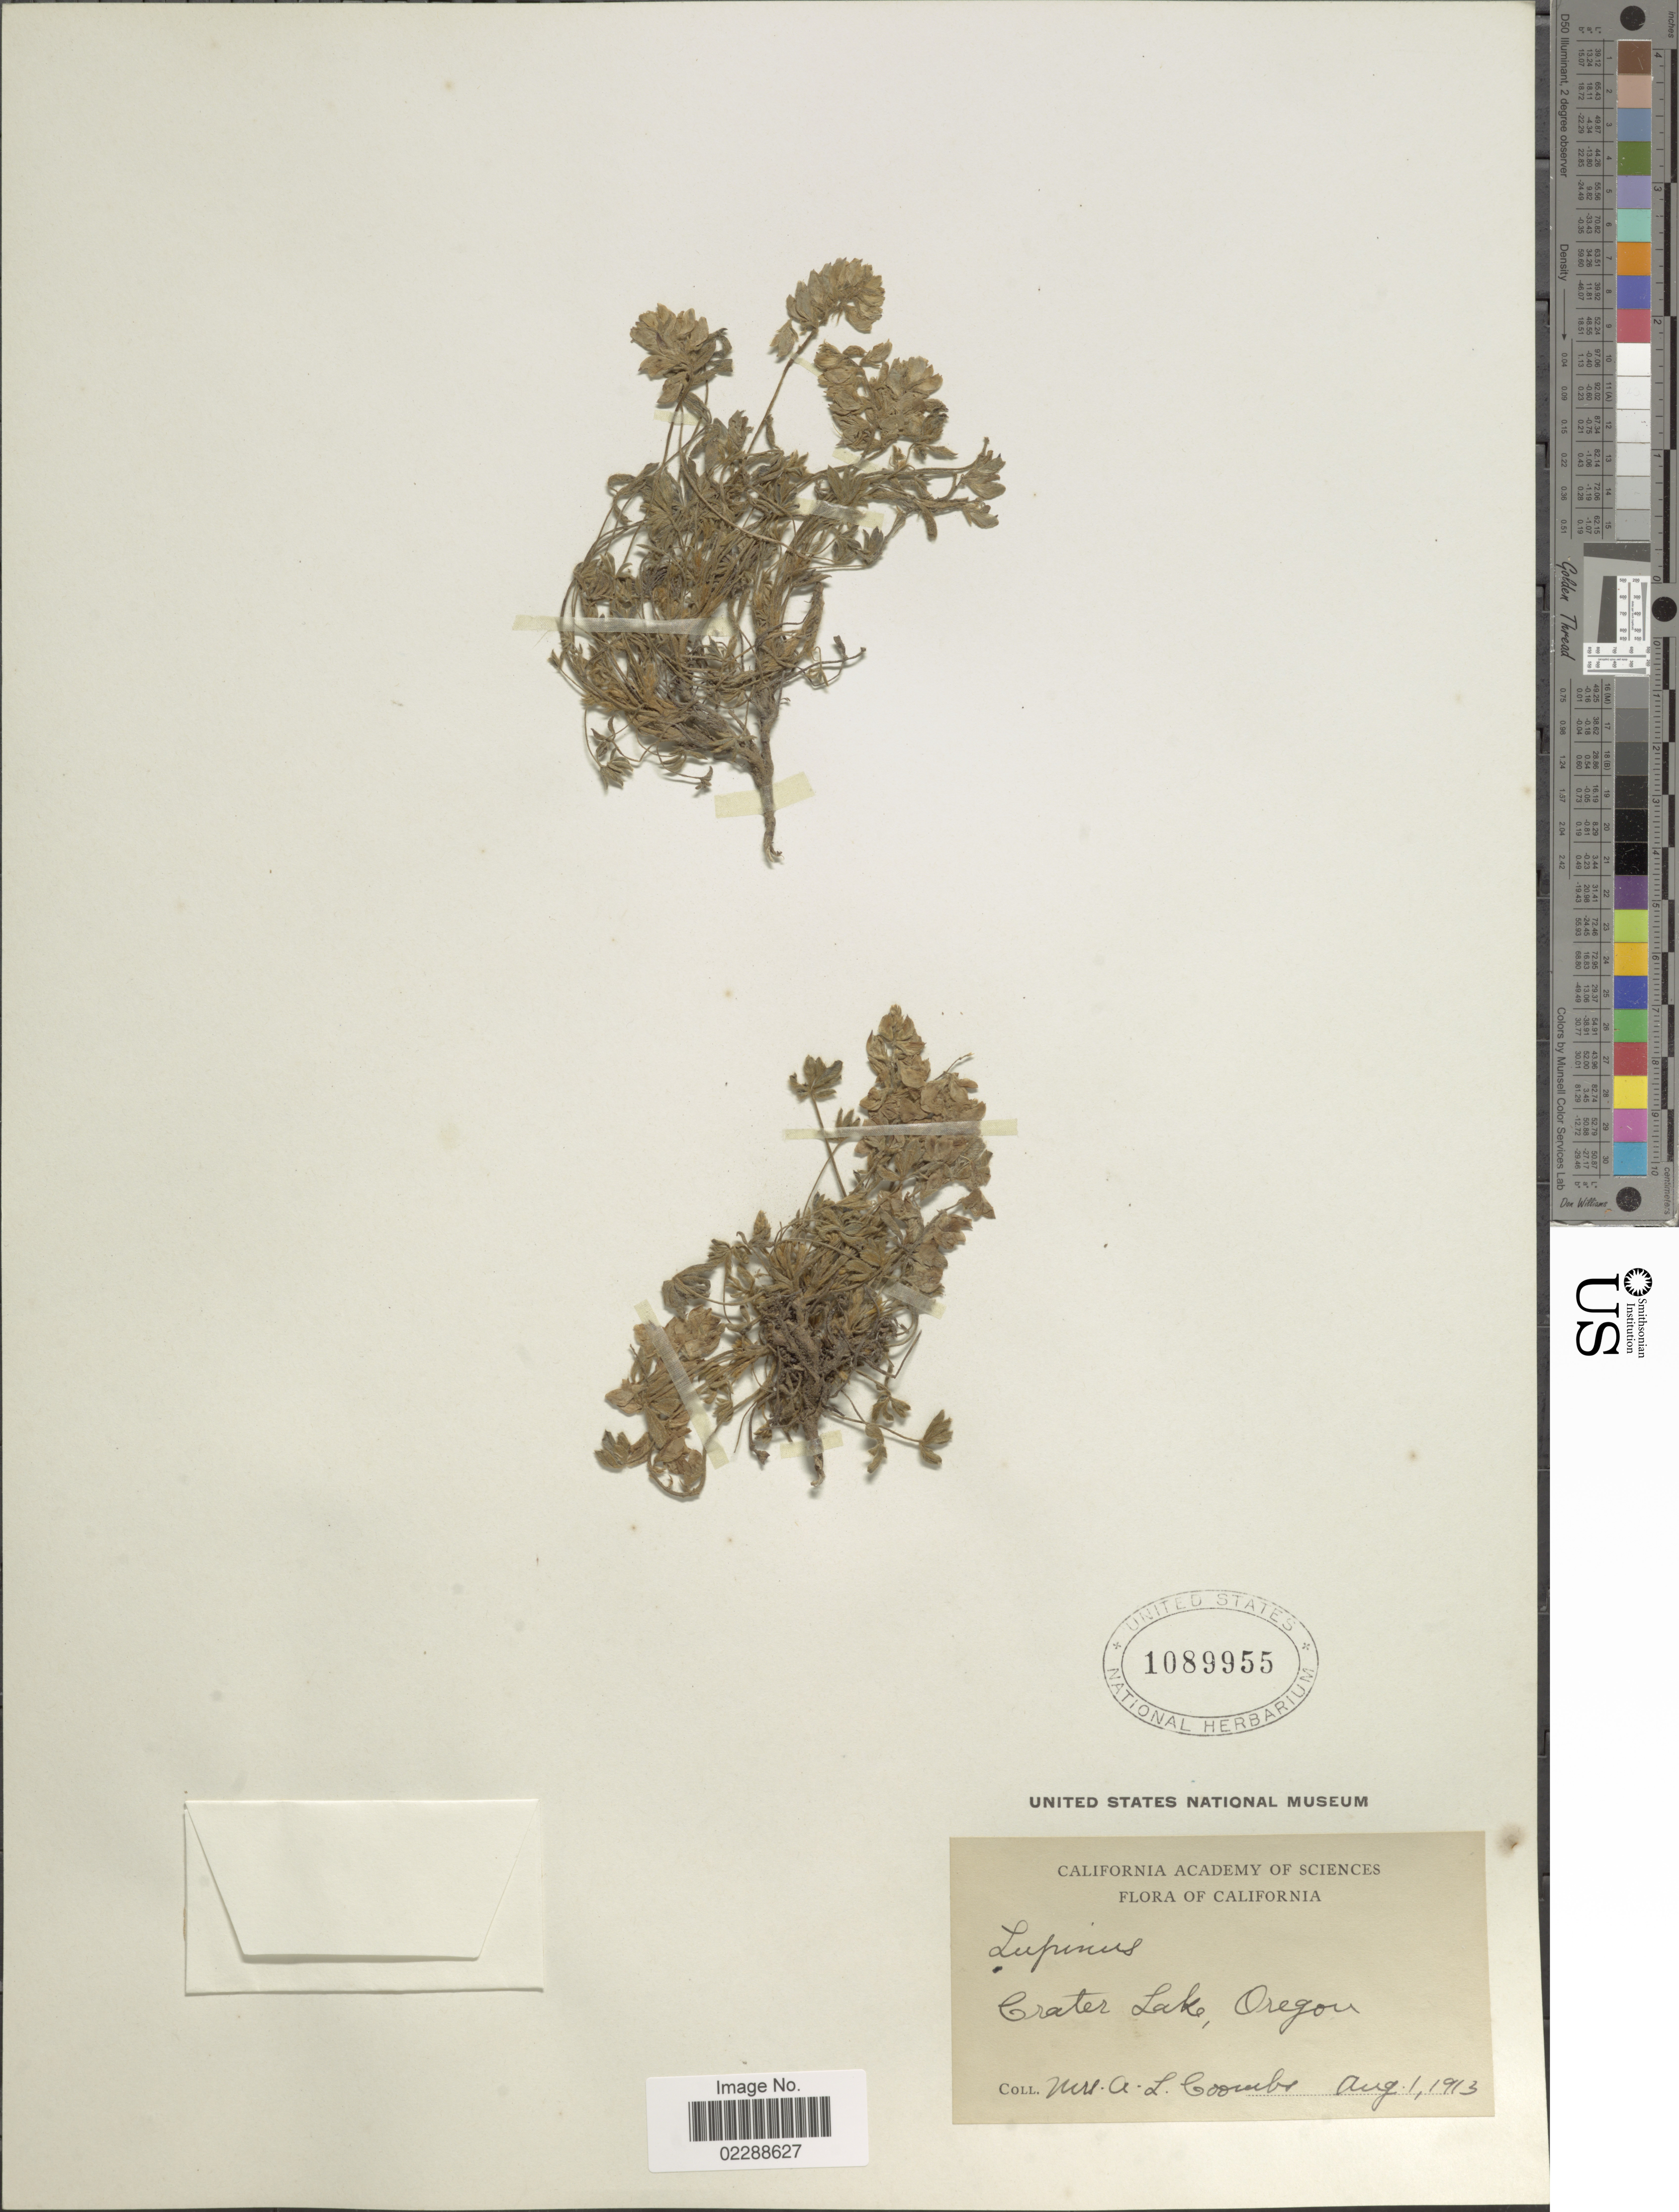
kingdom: Plantae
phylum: Tracheophyta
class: Magnoliopsida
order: Fabales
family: Fabaceae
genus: Lupinus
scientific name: Lupinus sp.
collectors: A. Coombs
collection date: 1913-08-01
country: United States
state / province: Oregon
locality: Crater Lake, Oregon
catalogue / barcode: US 1089955